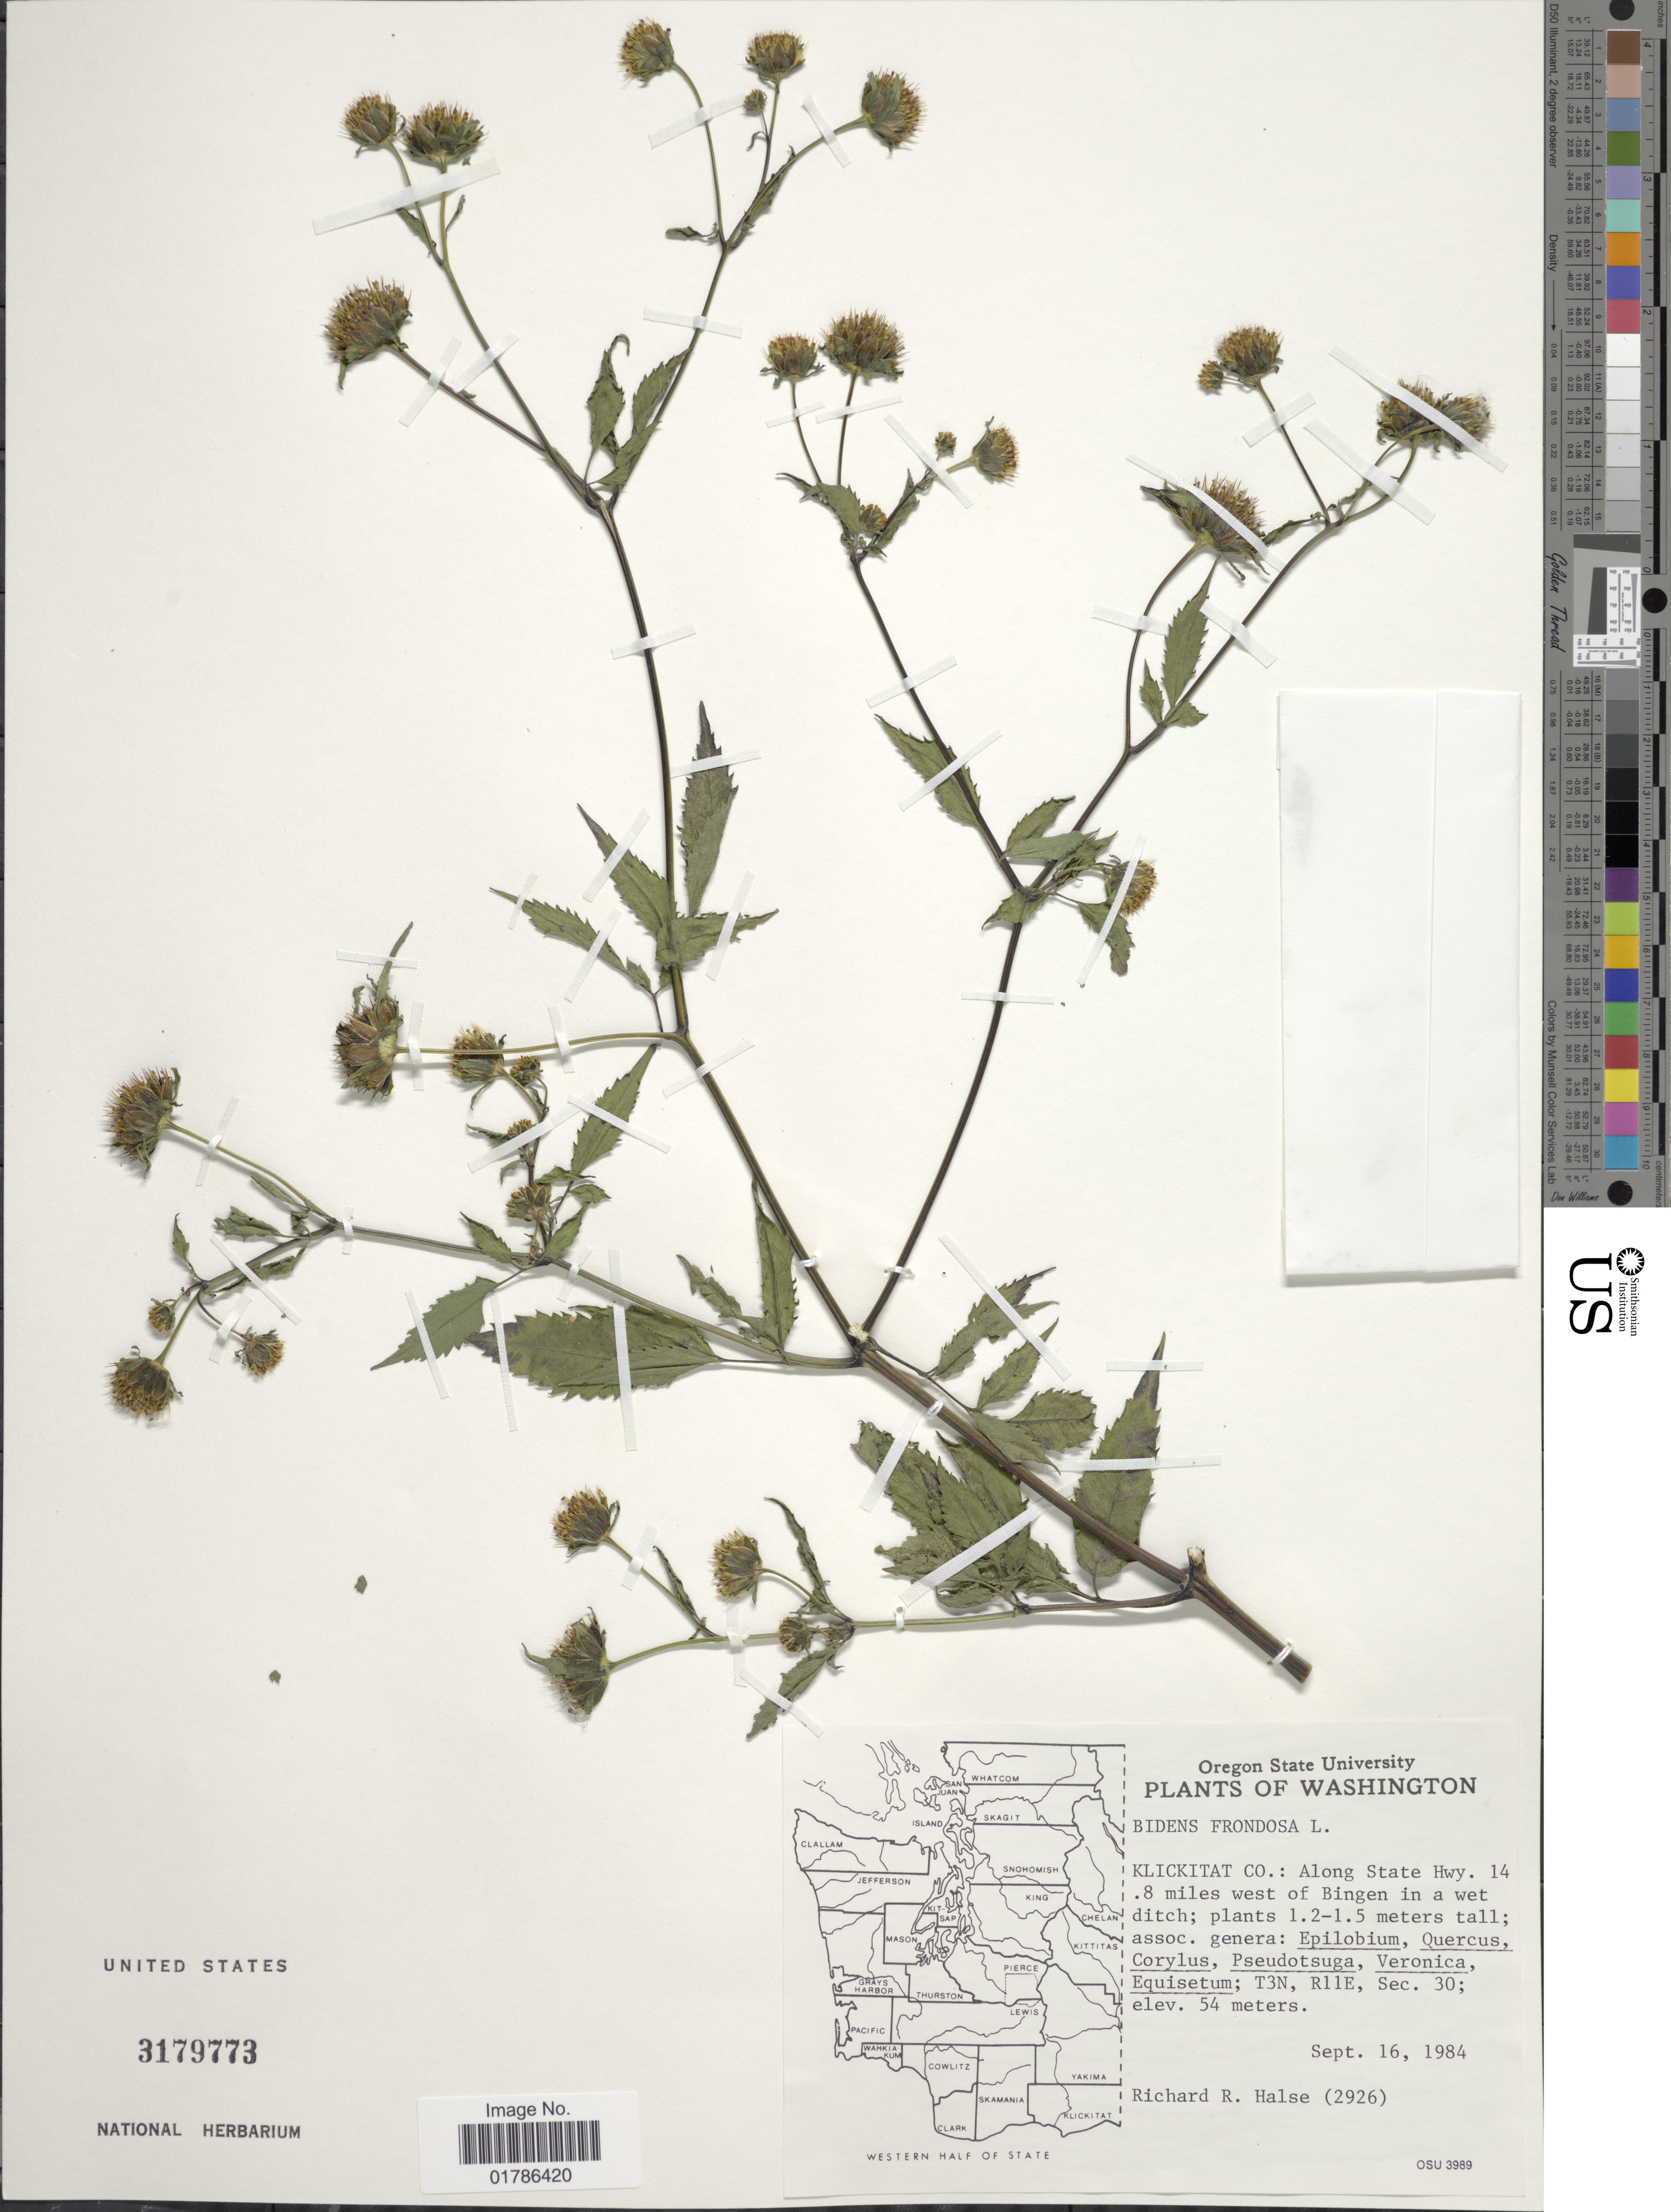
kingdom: Plantae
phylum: Tracheophyta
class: Magnoliopsida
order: Asterales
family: Asteraceae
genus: Bidens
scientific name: Bidens frondosa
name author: L.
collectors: R. Halse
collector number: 2926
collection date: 1984-09-16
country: United States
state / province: Washington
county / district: Klickitat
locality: Klickitat Co.: Along State Hwy. 14.8 miles west of Bingen in a wet ditch, T3N, R11E, Sec. 30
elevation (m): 54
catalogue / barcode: US 3179773